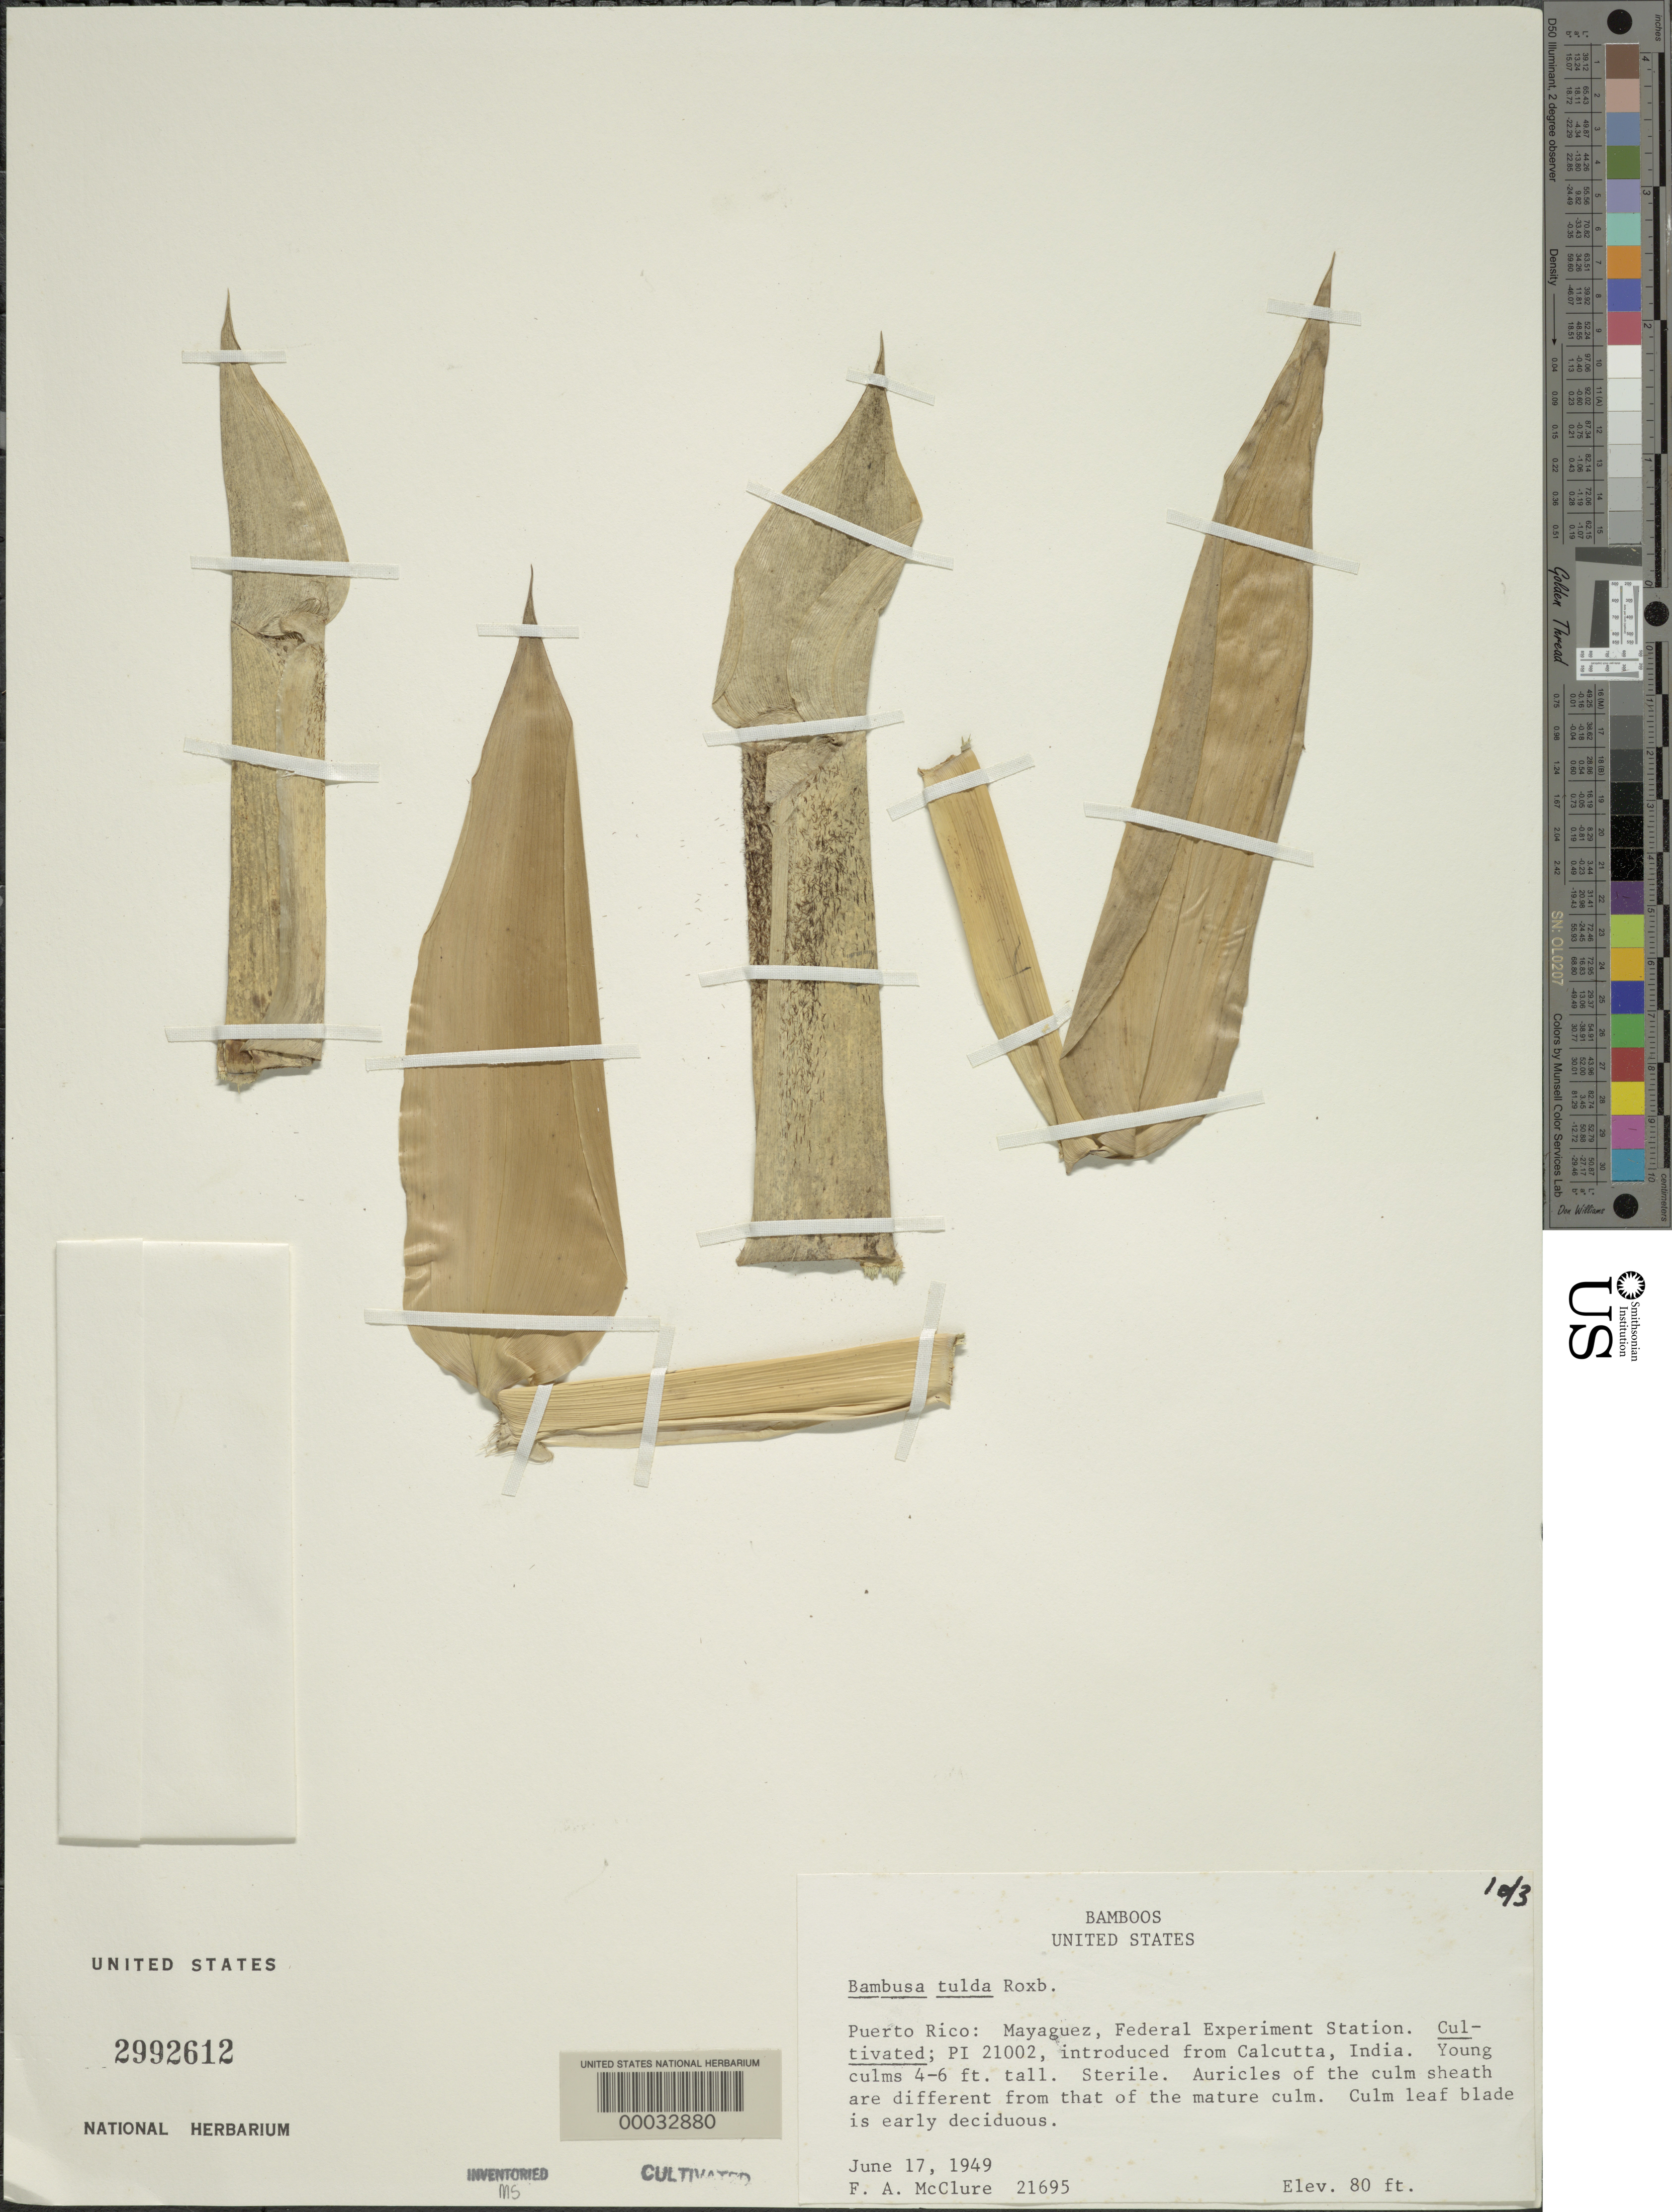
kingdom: Plantae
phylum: Tracheophyta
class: Liliopsida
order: Poales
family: Poaceae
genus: Bambusa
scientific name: Bambusa tilda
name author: Roxb.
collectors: F. A. McClure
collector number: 21695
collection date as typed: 17 Jun 1949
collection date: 1949-06-17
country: Puerto Rico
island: Greater Antilles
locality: Federal experiment station, mayaguez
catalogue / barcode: US 2992612